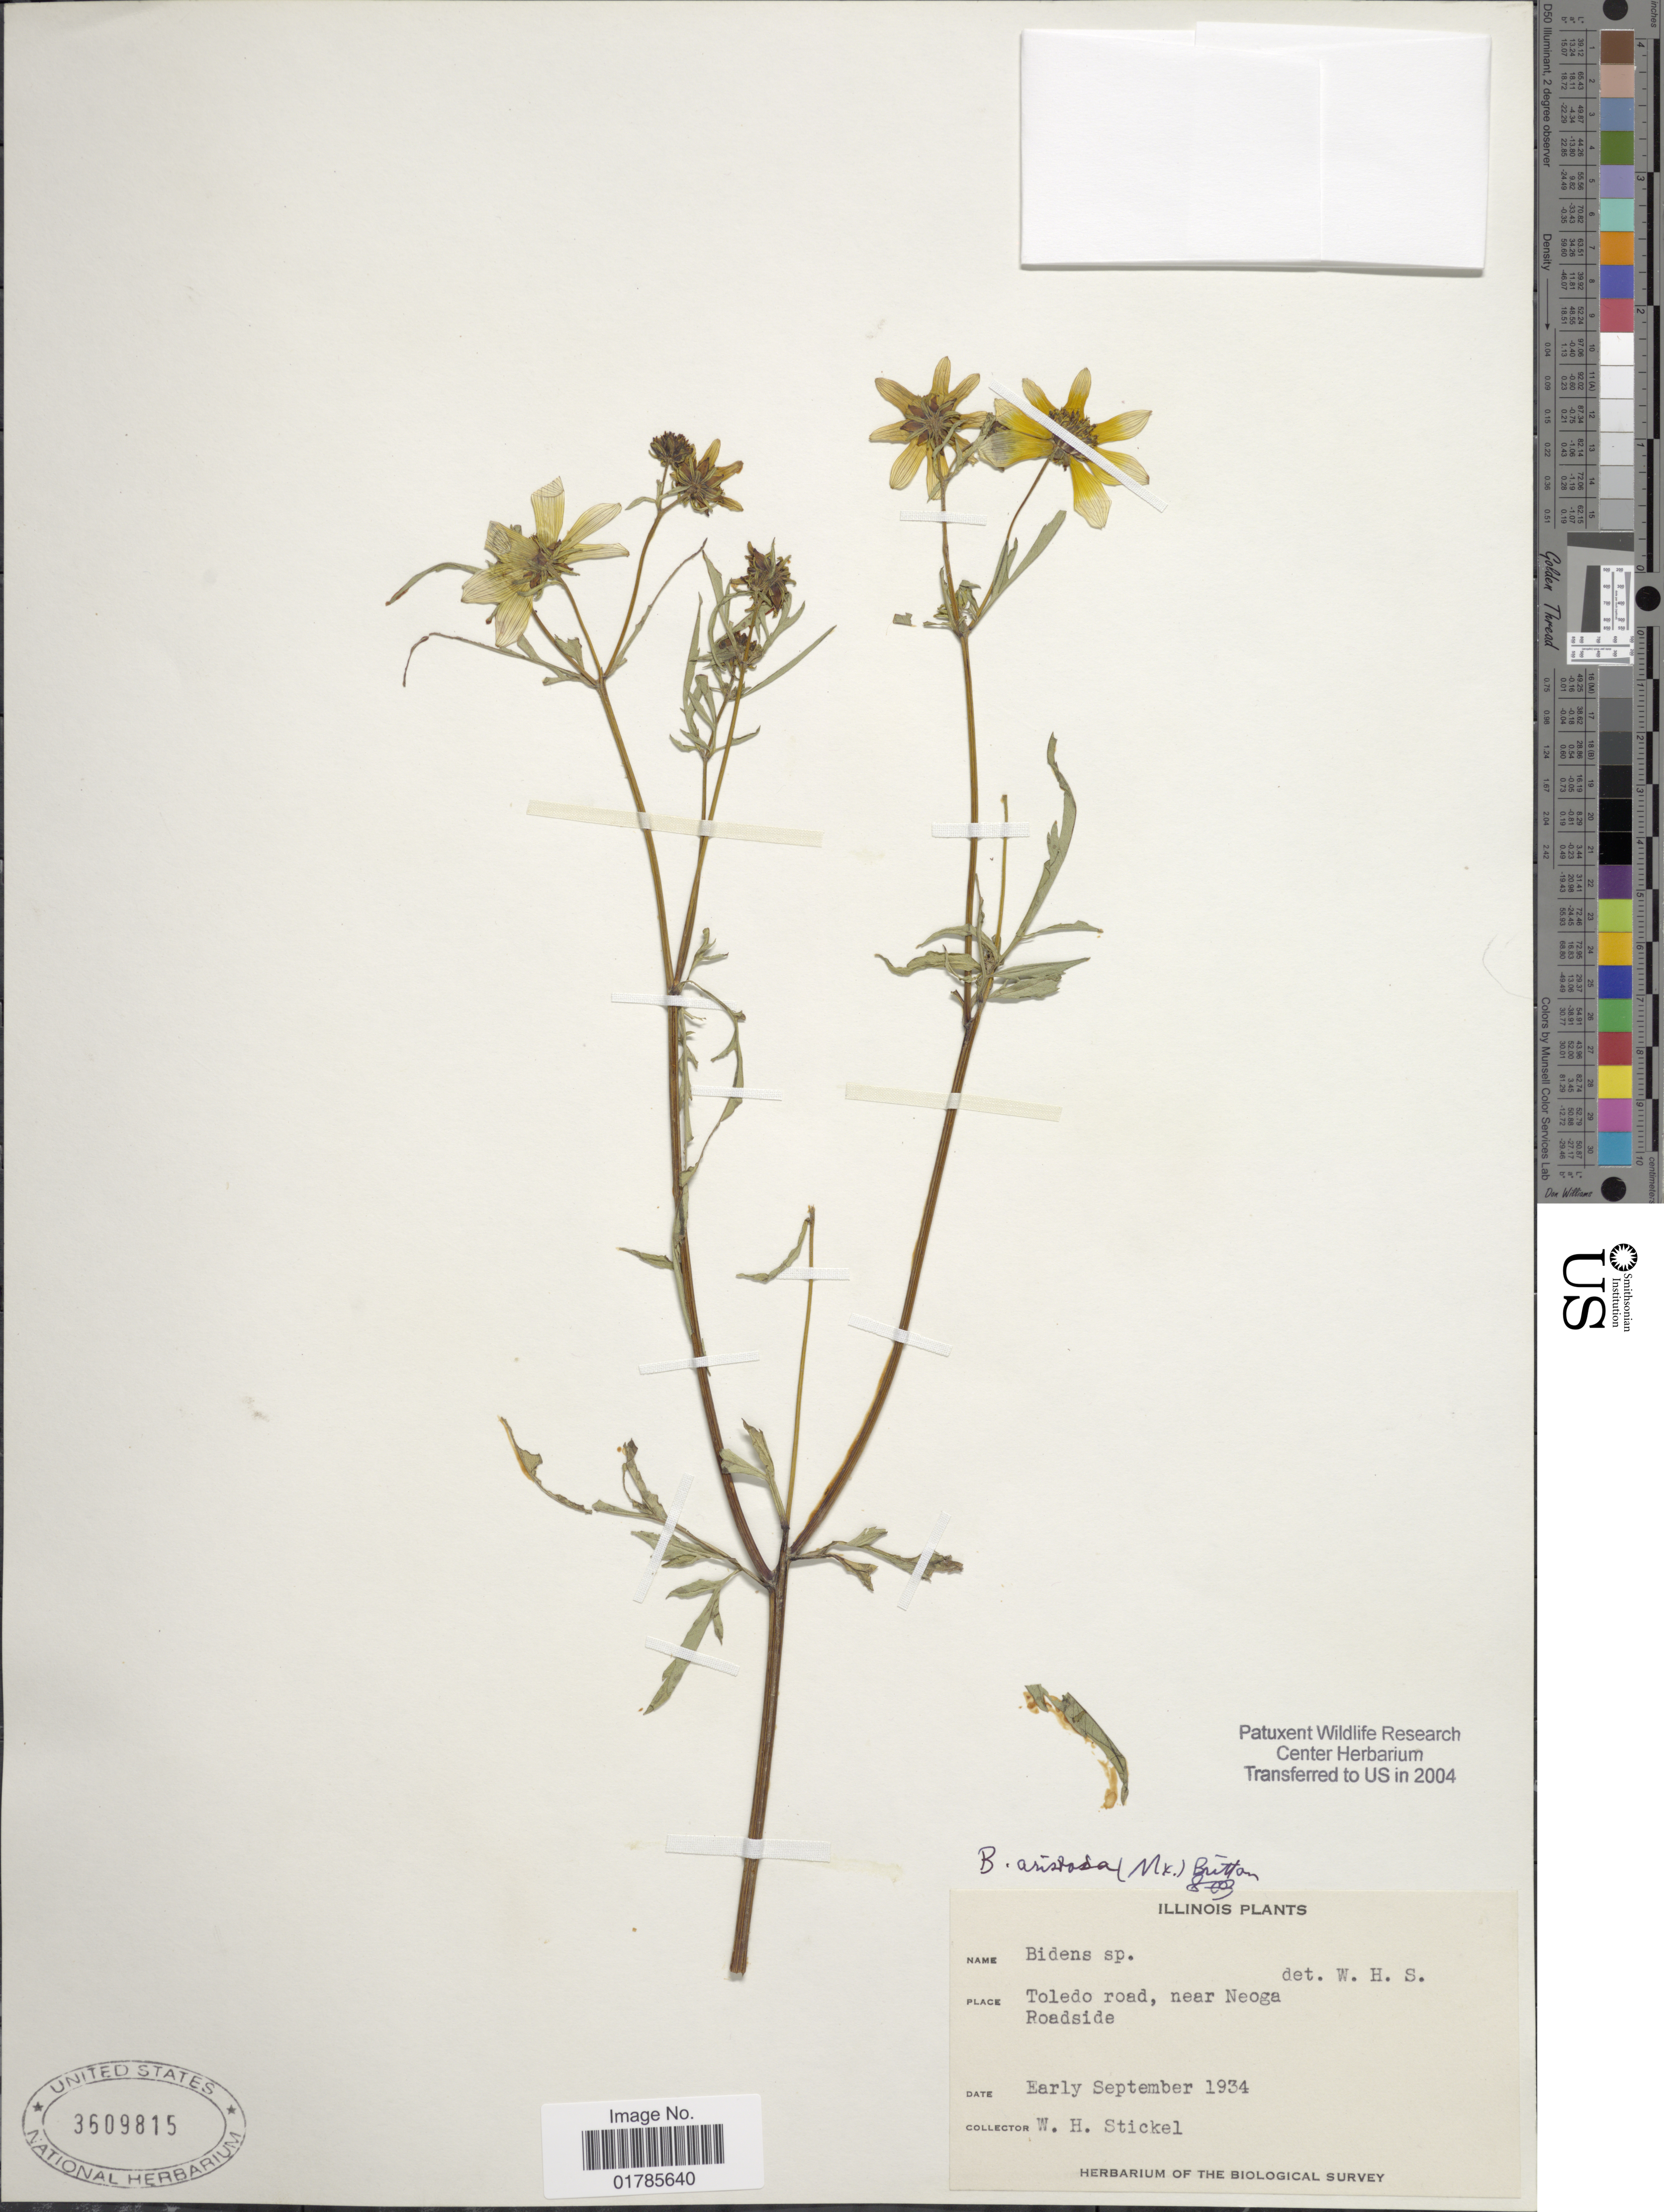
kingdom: Plantae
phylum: Tracheophyta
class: Magnoliopsida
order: Asterales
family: Asteraceae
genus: Bidens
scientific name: Bidens aristosa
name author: (Michx.) Britton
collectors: W. Stickel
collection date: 1934-09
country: United States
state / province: Illinois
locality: Toledo road, near Neoga Roadside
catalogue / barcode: US 3509815